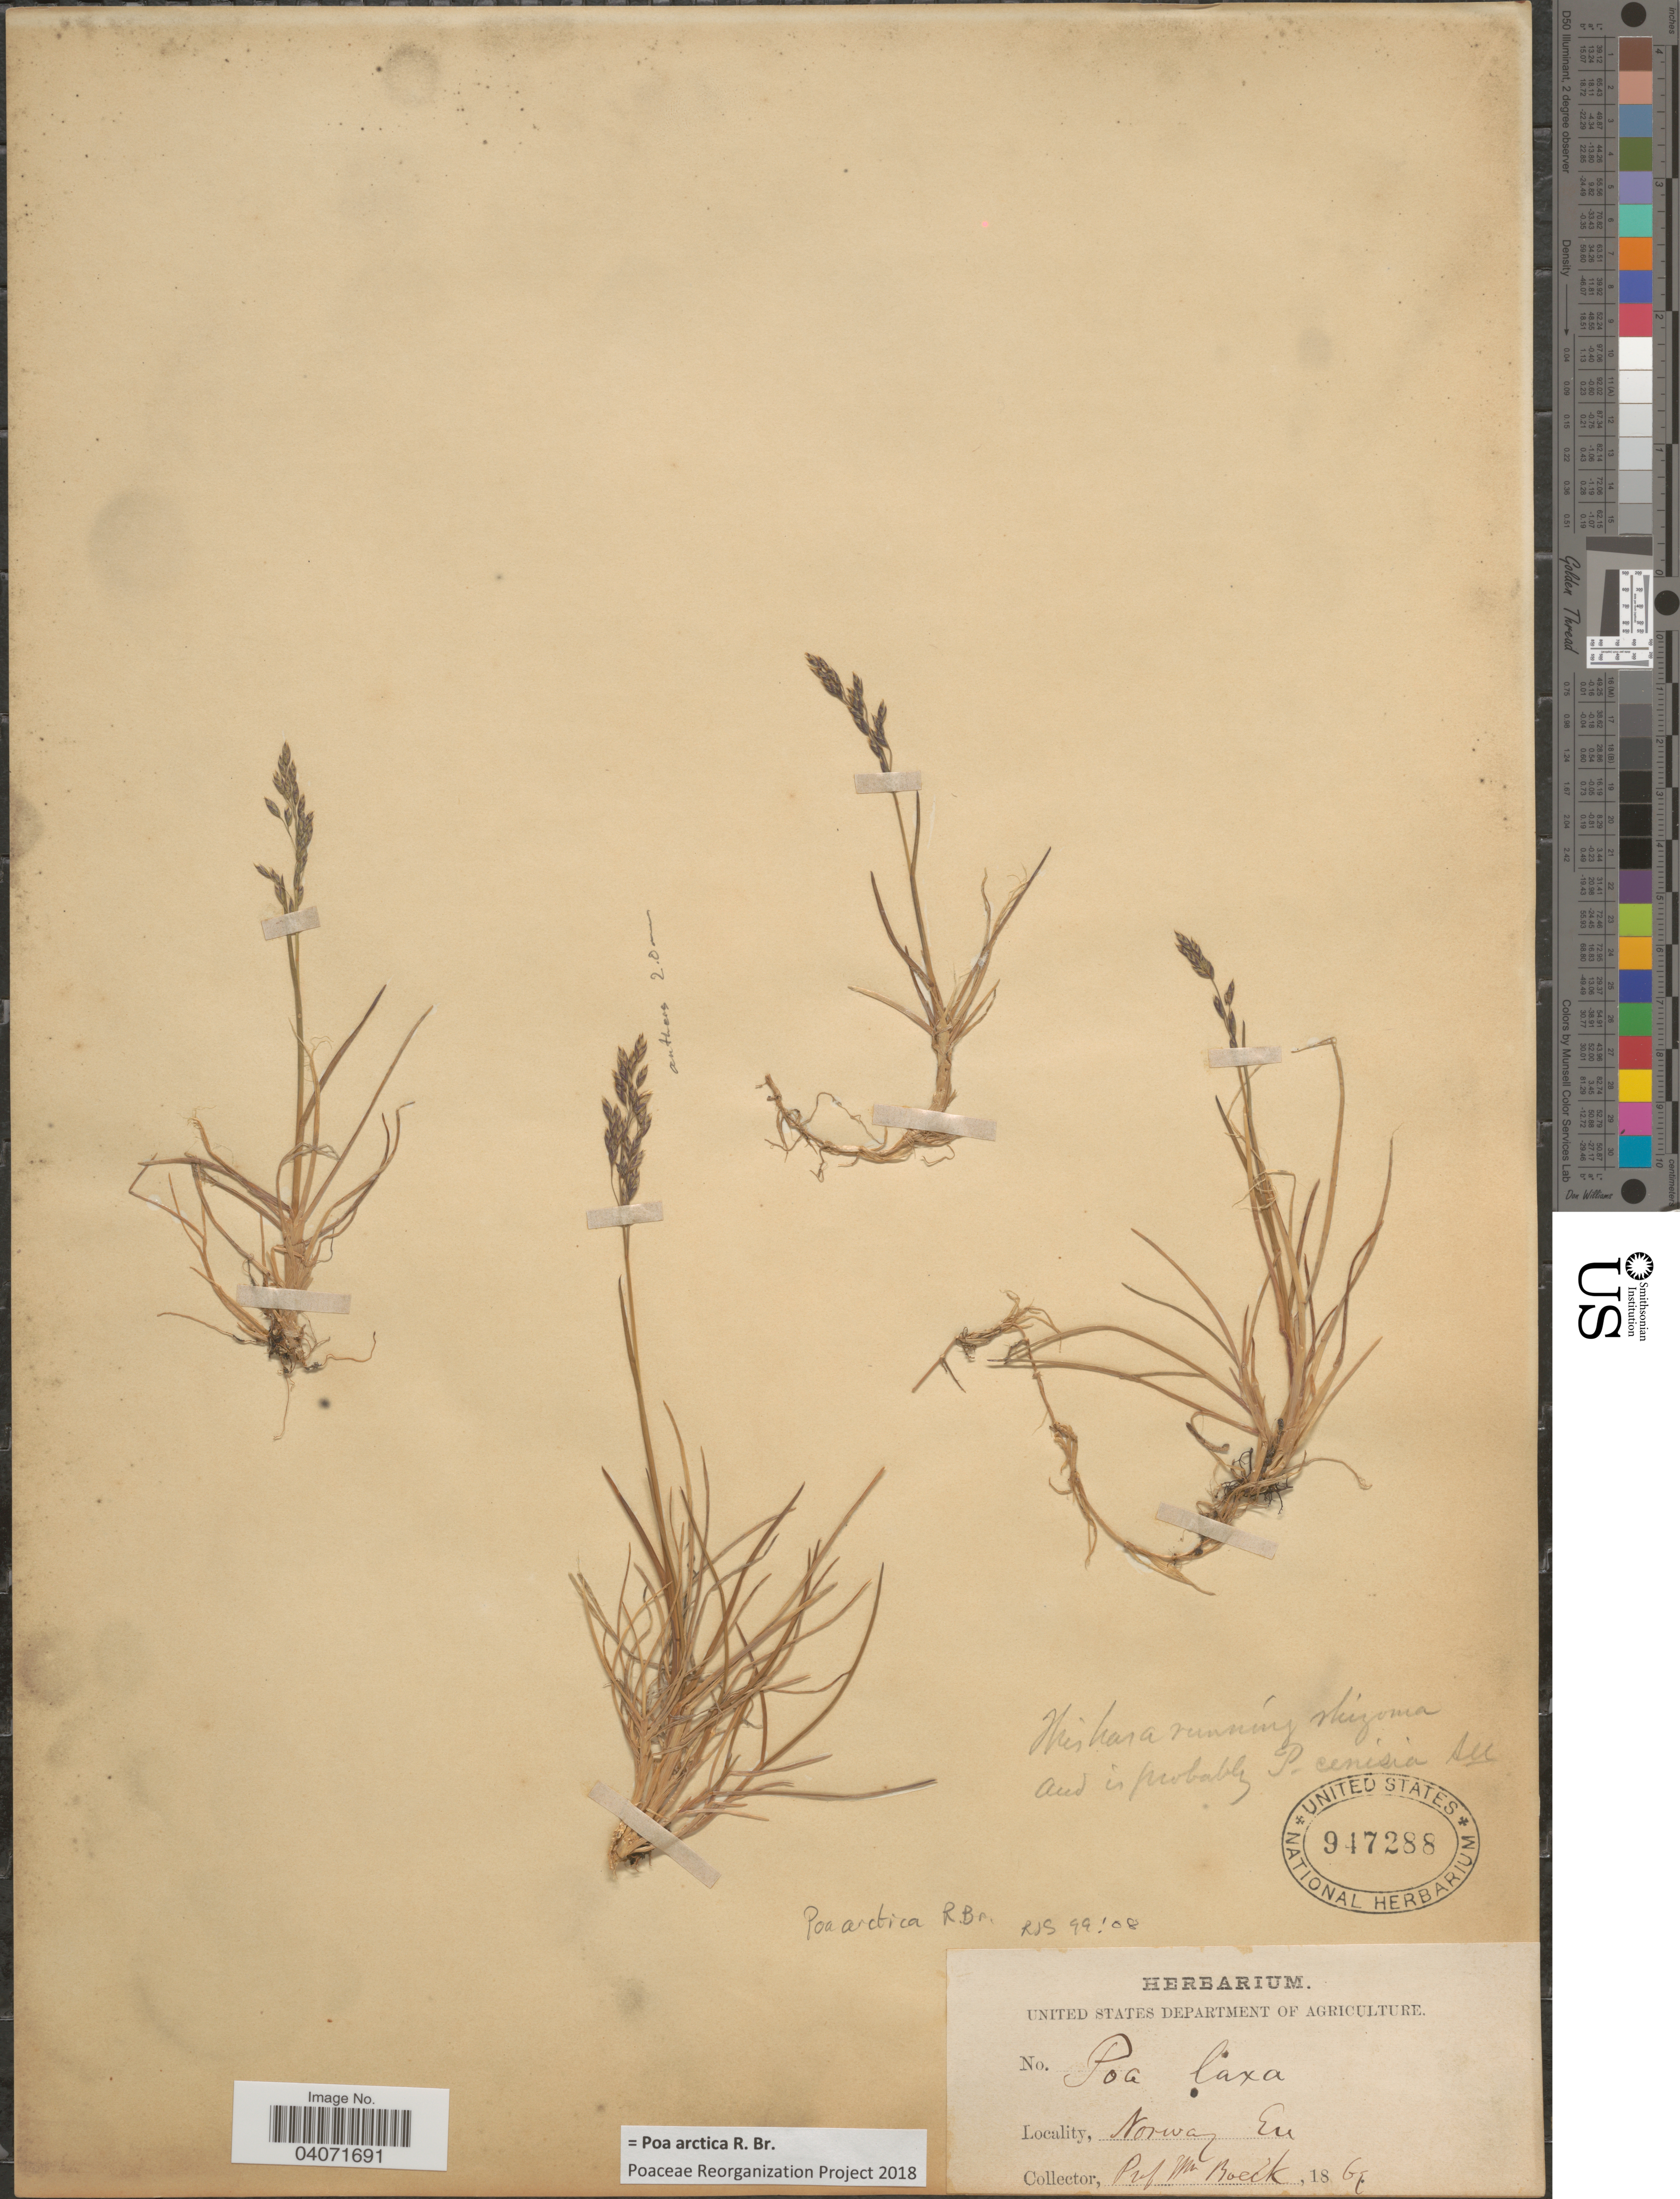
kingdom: Plantae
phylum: Tracheophyta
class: Liliopsida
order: Poales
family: Poaceae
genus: Poa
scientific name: Poa arctica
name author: R. Br.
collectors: W. Boeck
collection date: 1869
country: Norway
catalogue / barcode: US 947288